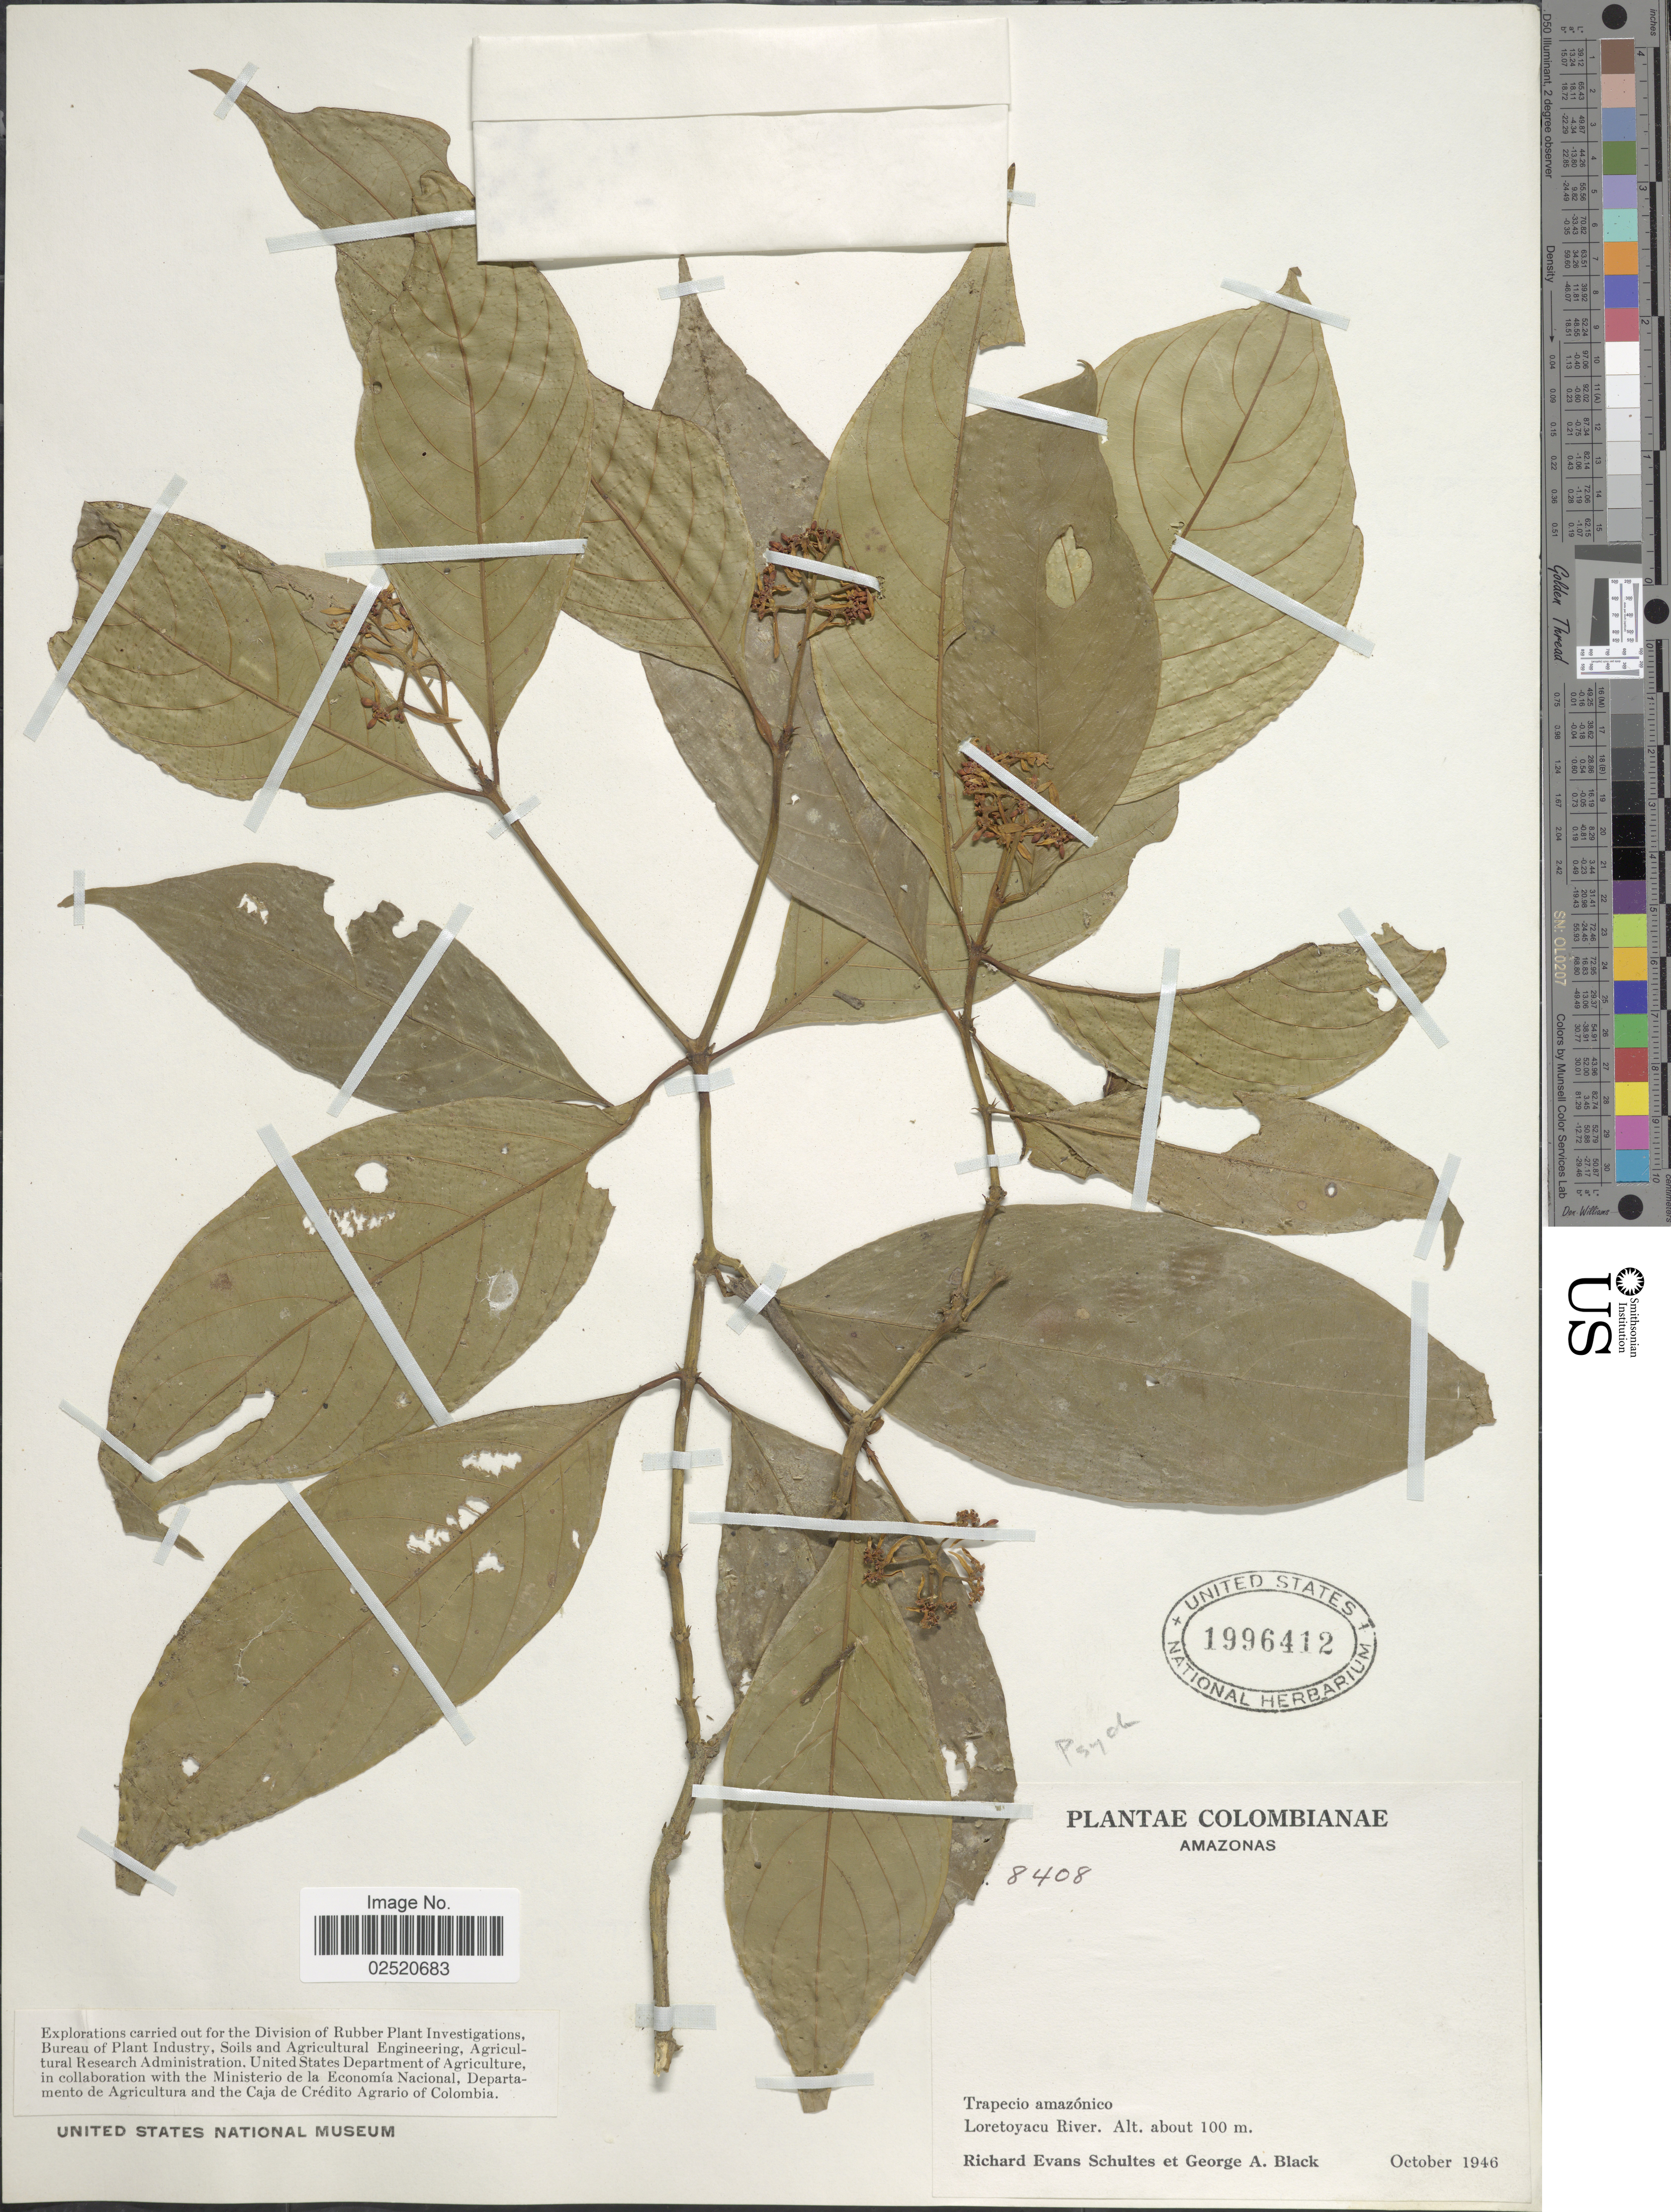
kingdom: Plantae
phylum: Tracheophyta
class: Magnoliopsida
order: Gentianales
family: Rubiaceae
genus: Psychotria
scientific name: Psychotria sp.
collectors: R. E. Schultes & G. A. Black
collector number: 8408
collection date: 1946-10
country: Colombia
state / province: Amazônas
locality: Trapecio amazónico. Loretoyacu River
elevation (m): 100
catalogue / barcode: US 1996412